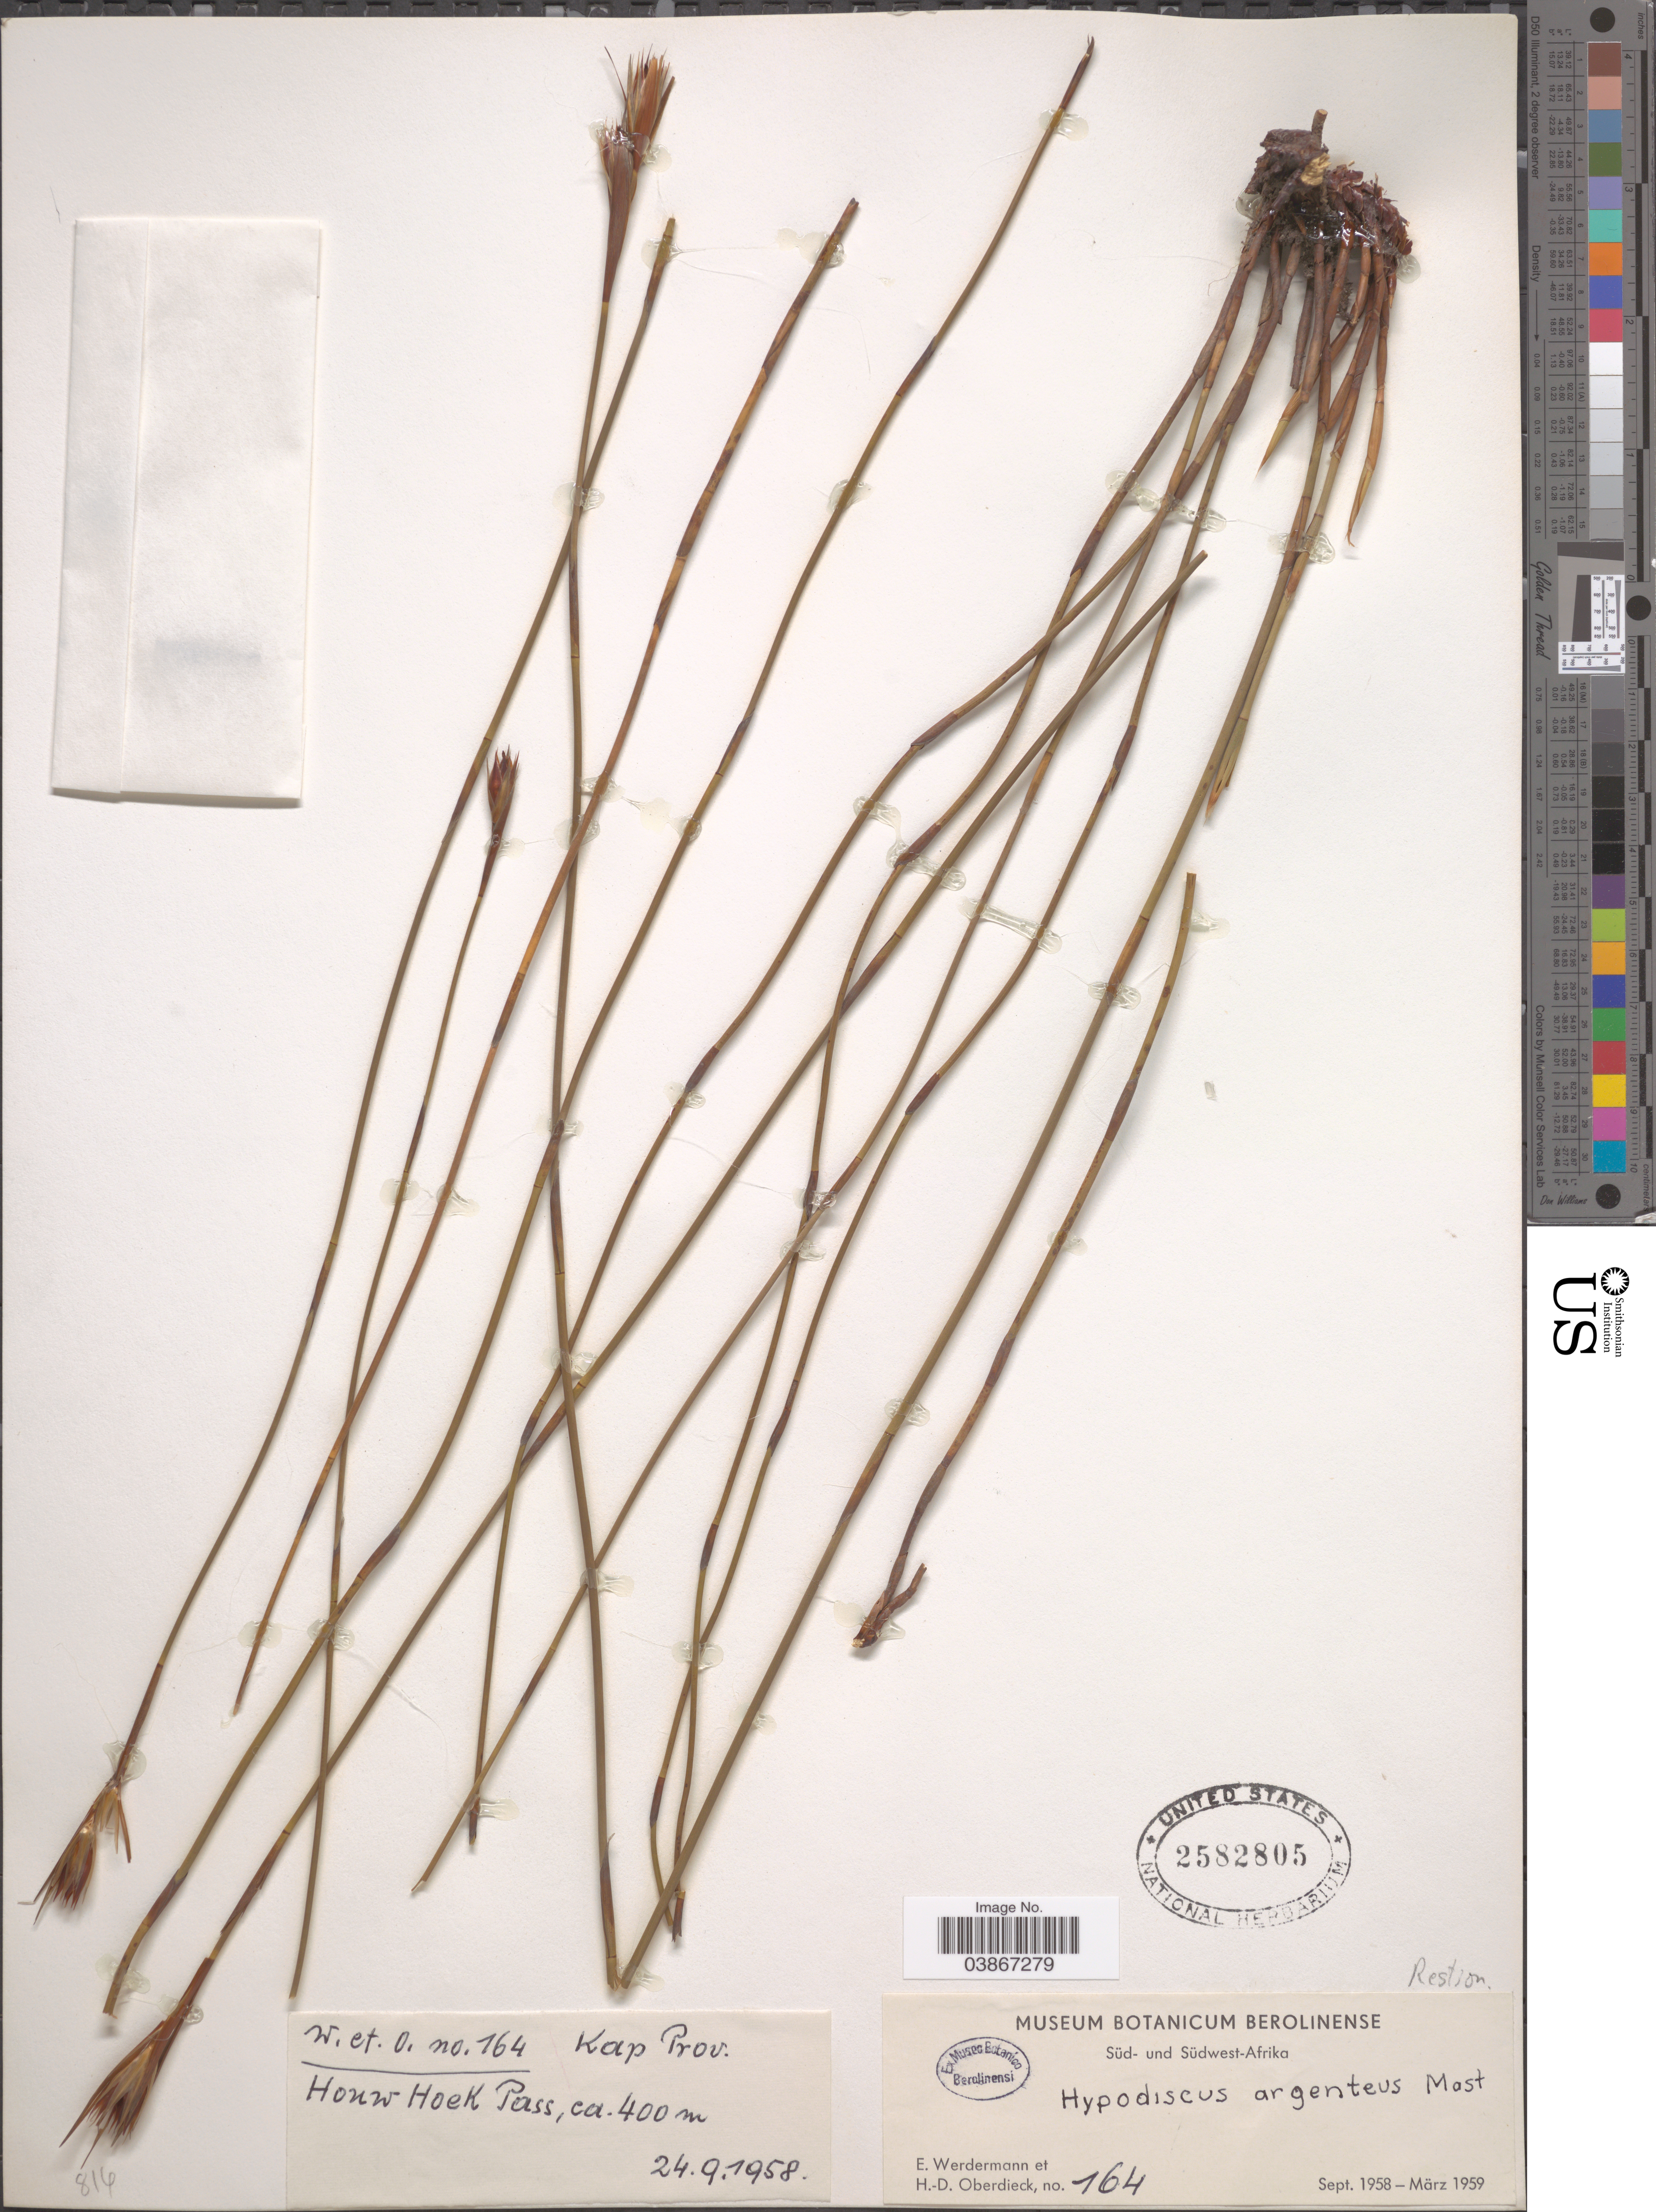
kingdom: Plantae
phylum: Tracheophyta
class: Liliopsida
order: Poales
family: Restionaceae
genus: Hypodiscus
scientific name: Hypodiscus argenteus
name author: (Thunb.) Mast.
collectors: E. Werdermann & H. Oberdieck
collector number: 164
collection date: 1958-09-24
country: South Africa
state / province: Western Cape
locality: Kap prov. Süd-Afrika. Houw Hoek Pass.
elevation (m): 400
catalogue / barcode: US 2582805